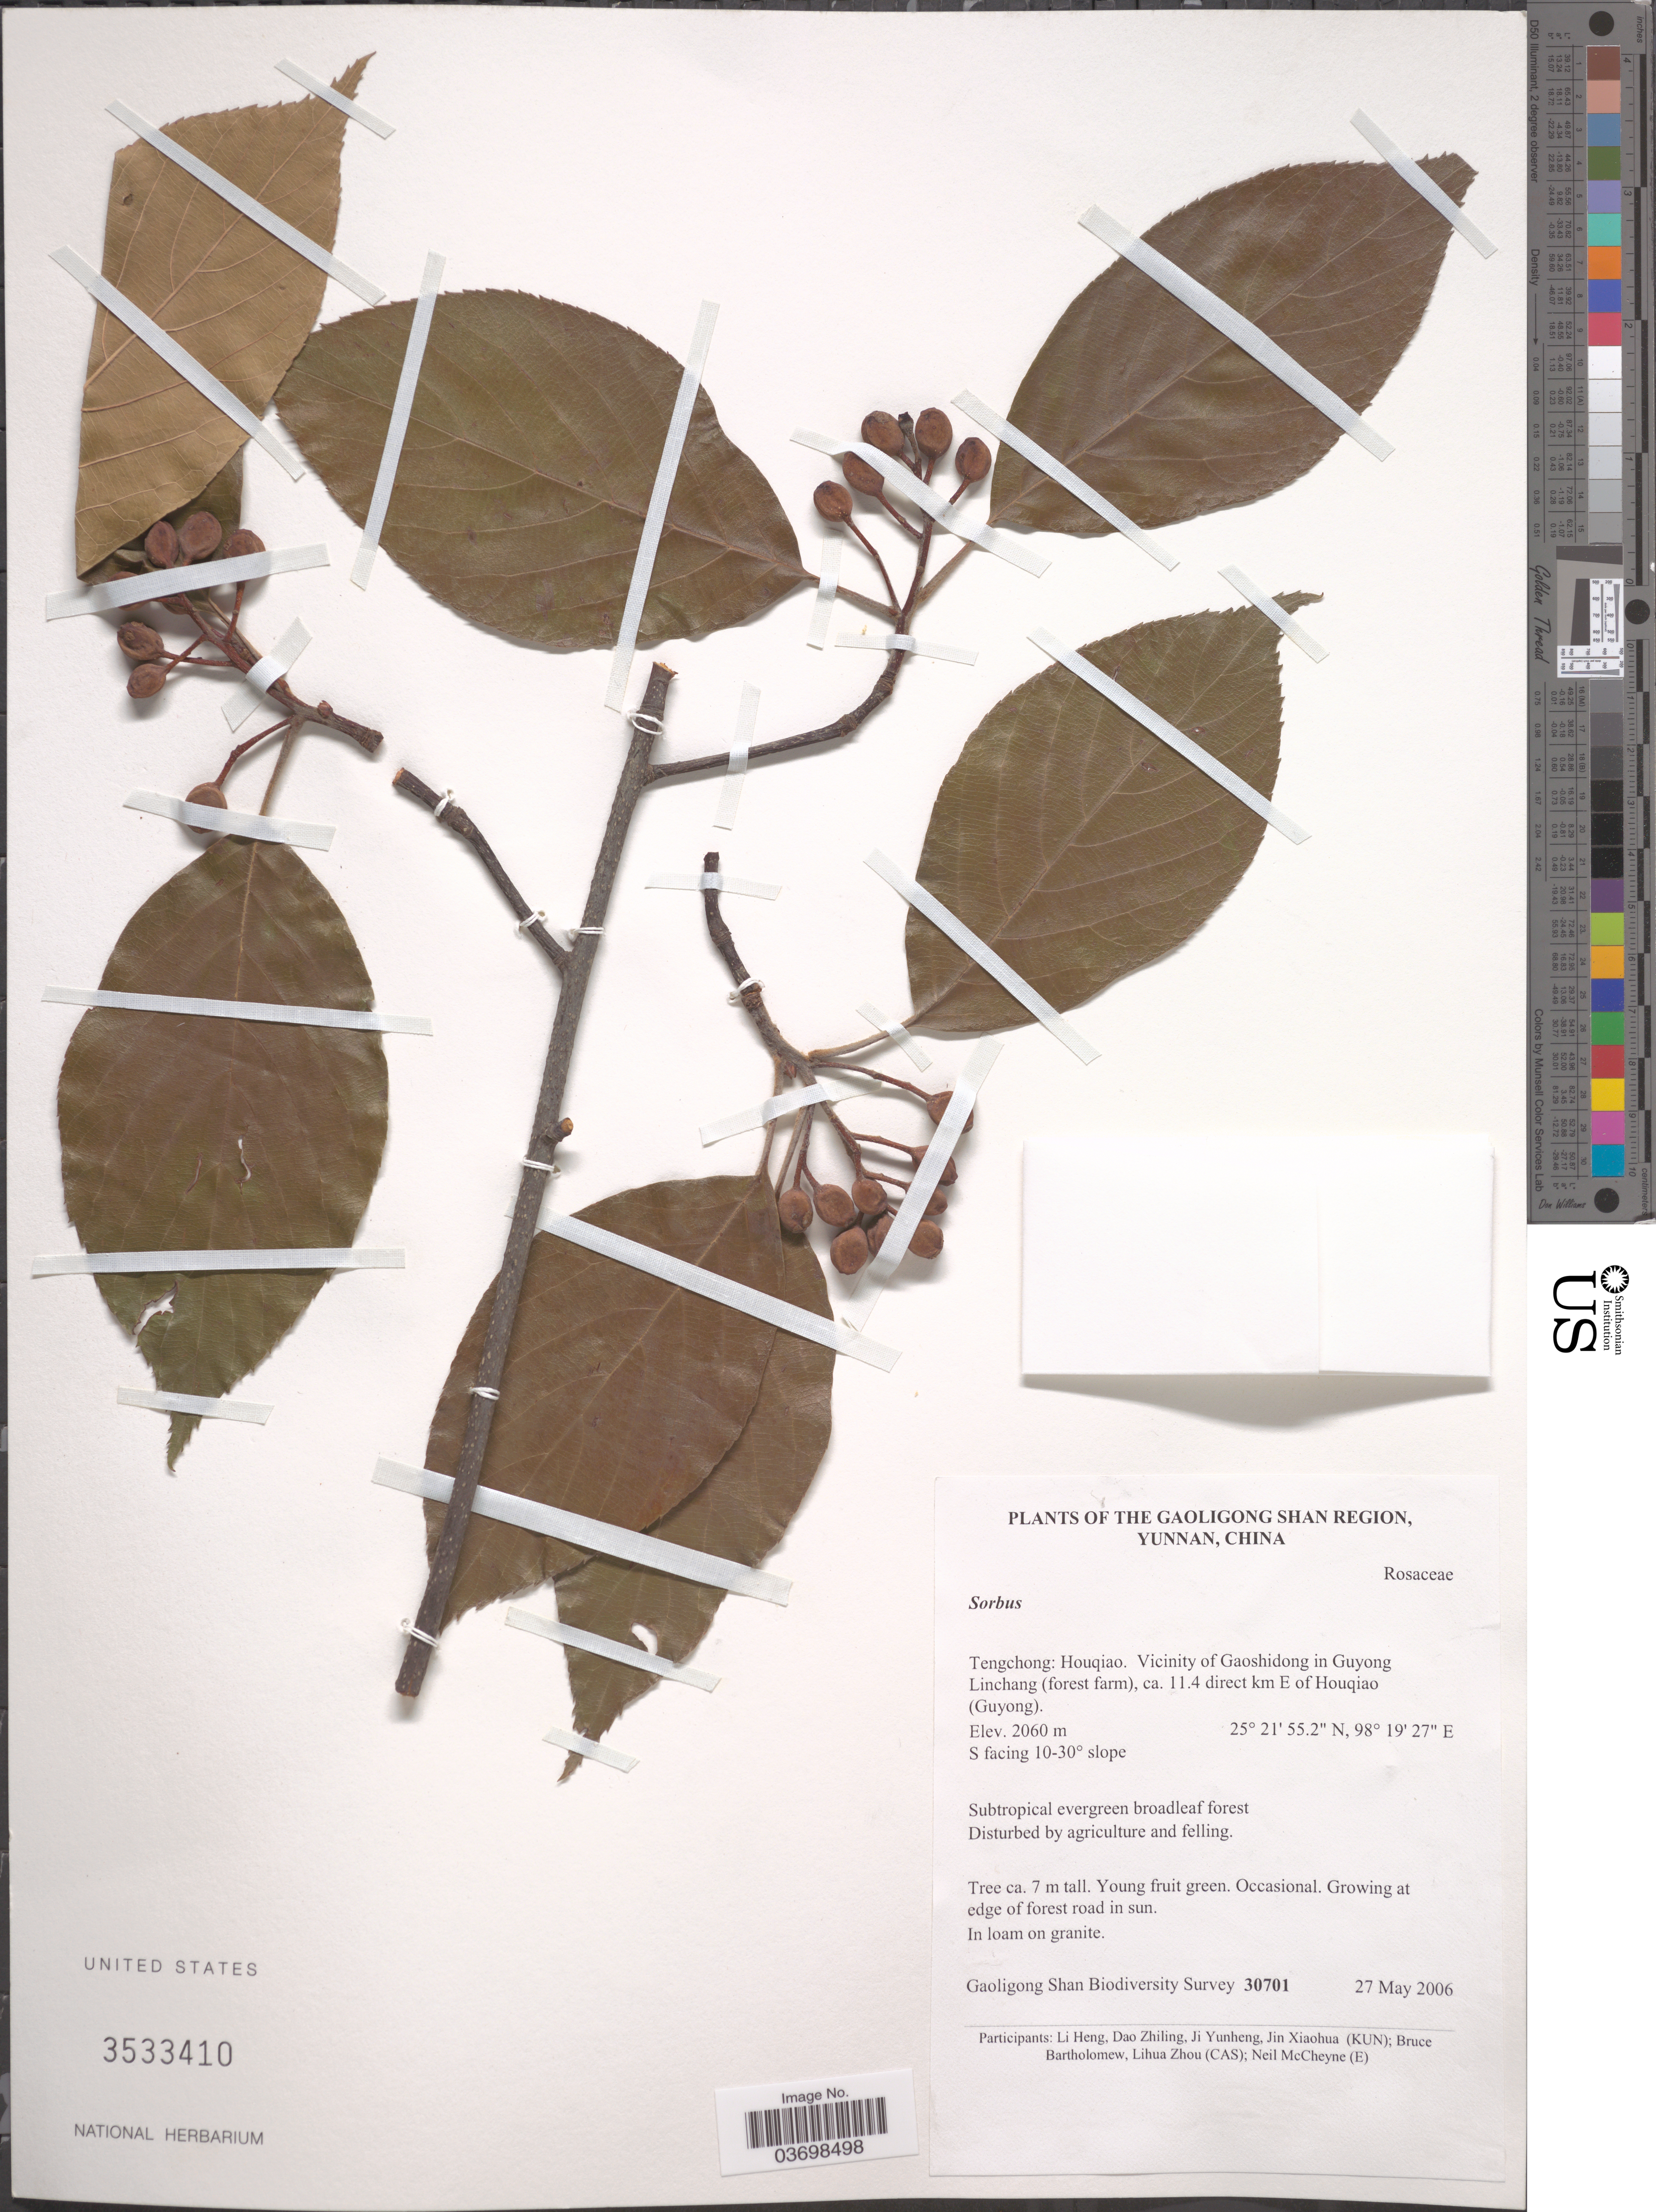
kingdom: Plantae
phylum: Tracheophyta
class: Magnoliopsida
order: Rosales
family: Rosaceae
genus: Sorbus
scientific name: Sorbus sp.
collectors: Gaoligong Shan Biodiversity Survey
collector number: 30701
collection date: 2006-05-27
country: China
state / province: Yunnan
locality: The Gaoligong Shan Region. Tengchong: Houqiao. Vicinity of Gaoshidong in Guyong Linchang (forest farm), ca. 11.4 direct km E of Houqiao (Guyong). S facing 10-30° slope.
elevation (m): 2060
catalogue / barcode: US 3533410